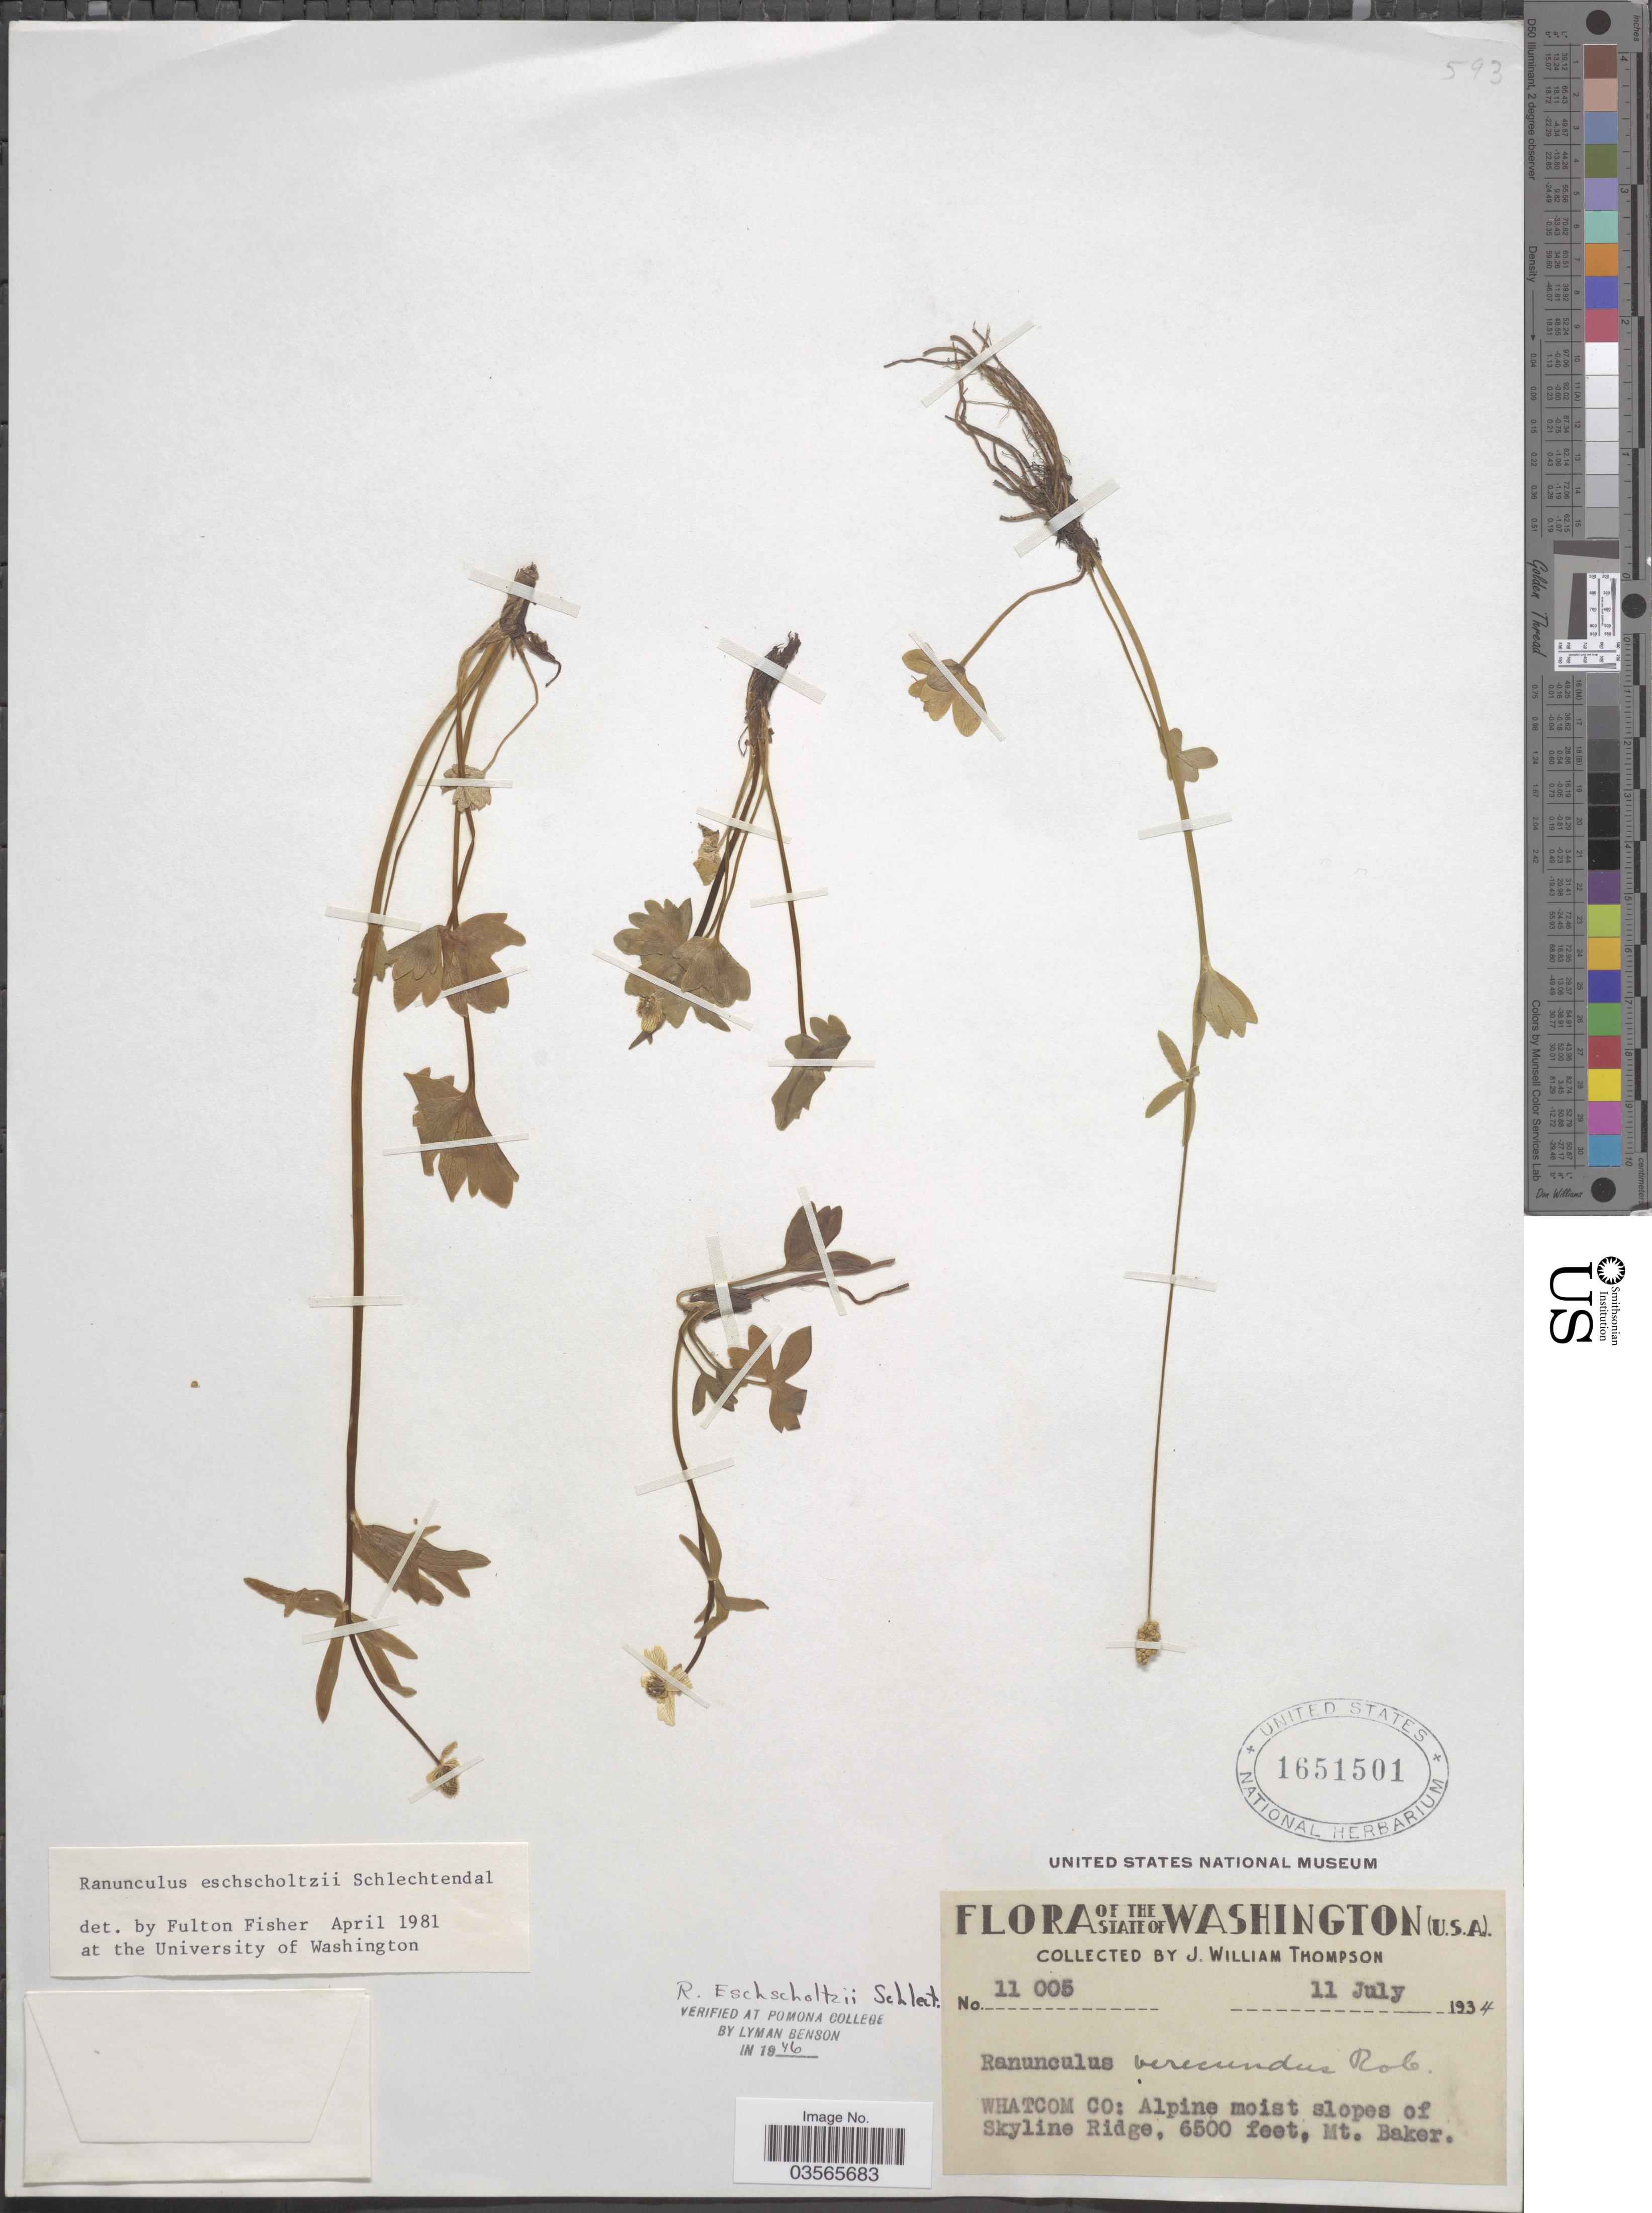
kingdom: Plantae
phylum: Tracheophyta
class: Magnoliopsida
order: Ranunculales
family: Ranunculaceae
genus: Ranunculus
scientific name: Ranunculus eschscholtzii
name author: Schltdl.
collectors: J. W. Thompson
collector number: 11005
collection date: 1934-07-11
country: United States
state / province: Washington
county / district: Whitman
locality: Whatcom Co: Alpine moist slopes of Skyline Ridge, Mt. Baker.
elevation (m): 1981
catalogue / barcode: US 1651501